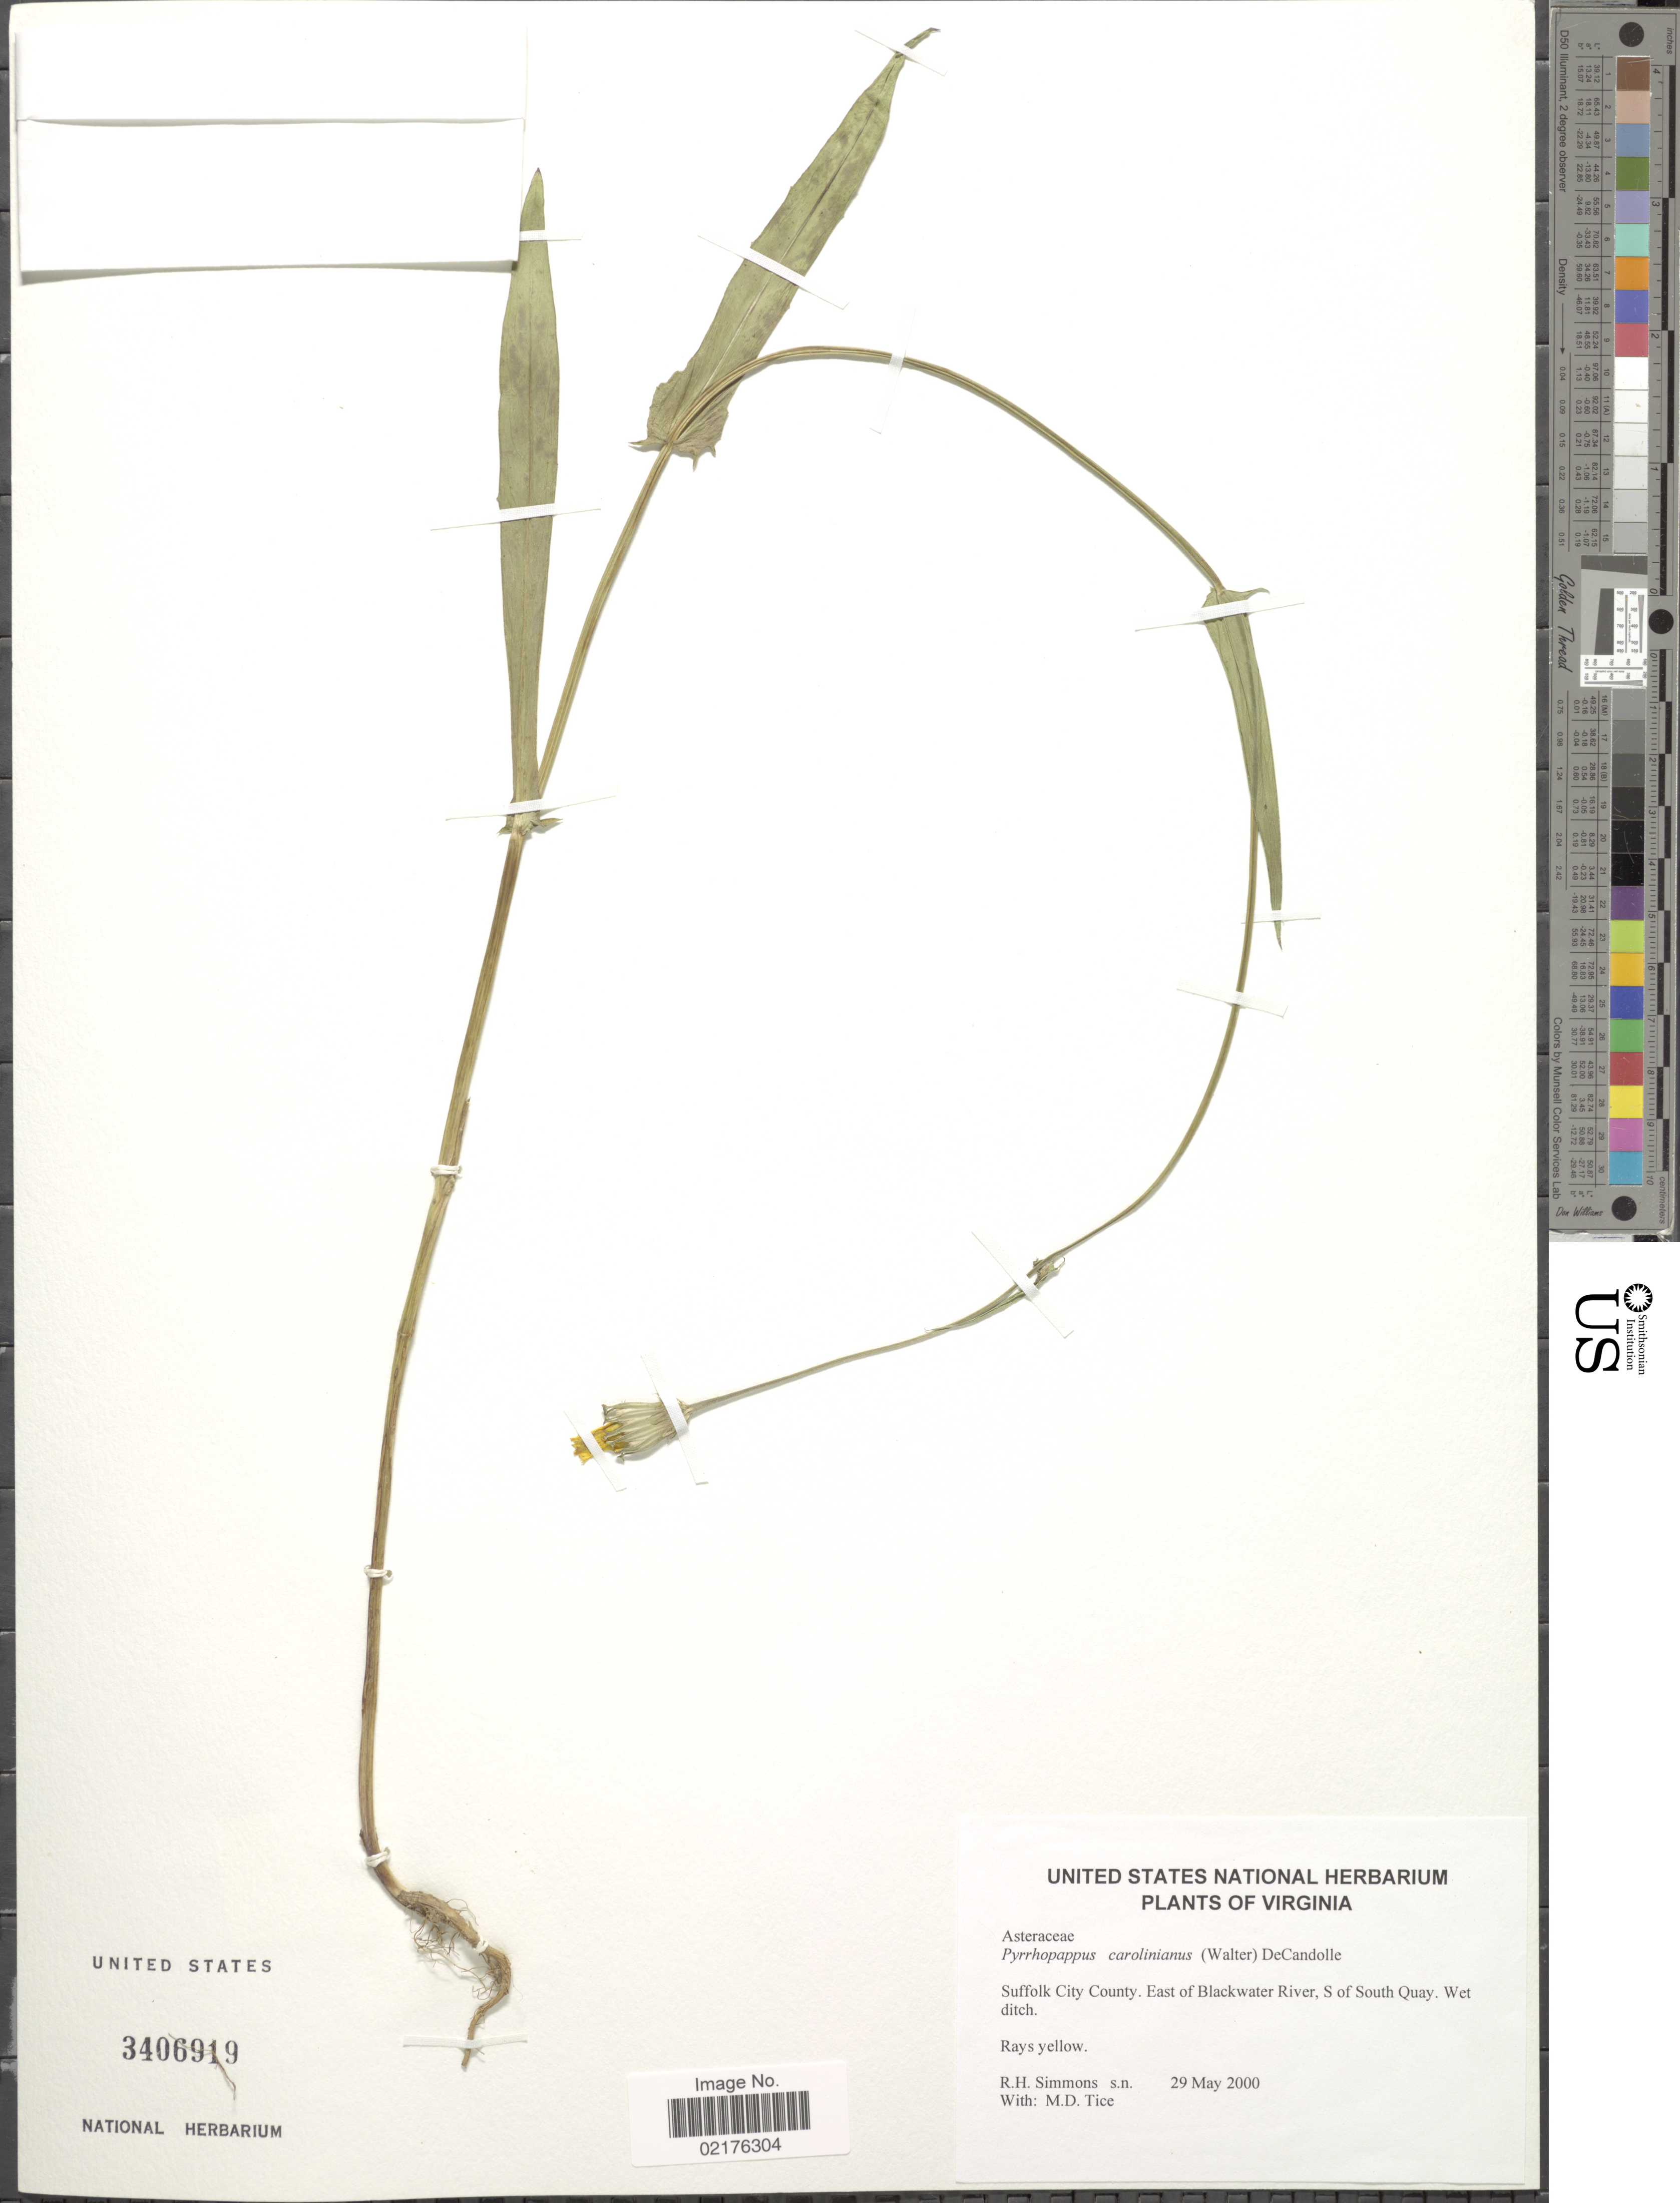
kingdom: Plantae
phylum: Tracheophyta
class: Magnoliopsida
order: Asterales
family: Asteraceae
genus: Pyrrhopappus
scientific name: Pyrrhopappus carolinianus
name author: (Walter) DC.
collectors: R. H. Simmons & M. Tice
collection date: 2000-05-29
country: United States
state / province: Virginia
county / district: City of Suffolk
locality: Suffolk City County, East of Blackwater River, S of South Quay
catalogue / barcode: US 3406919